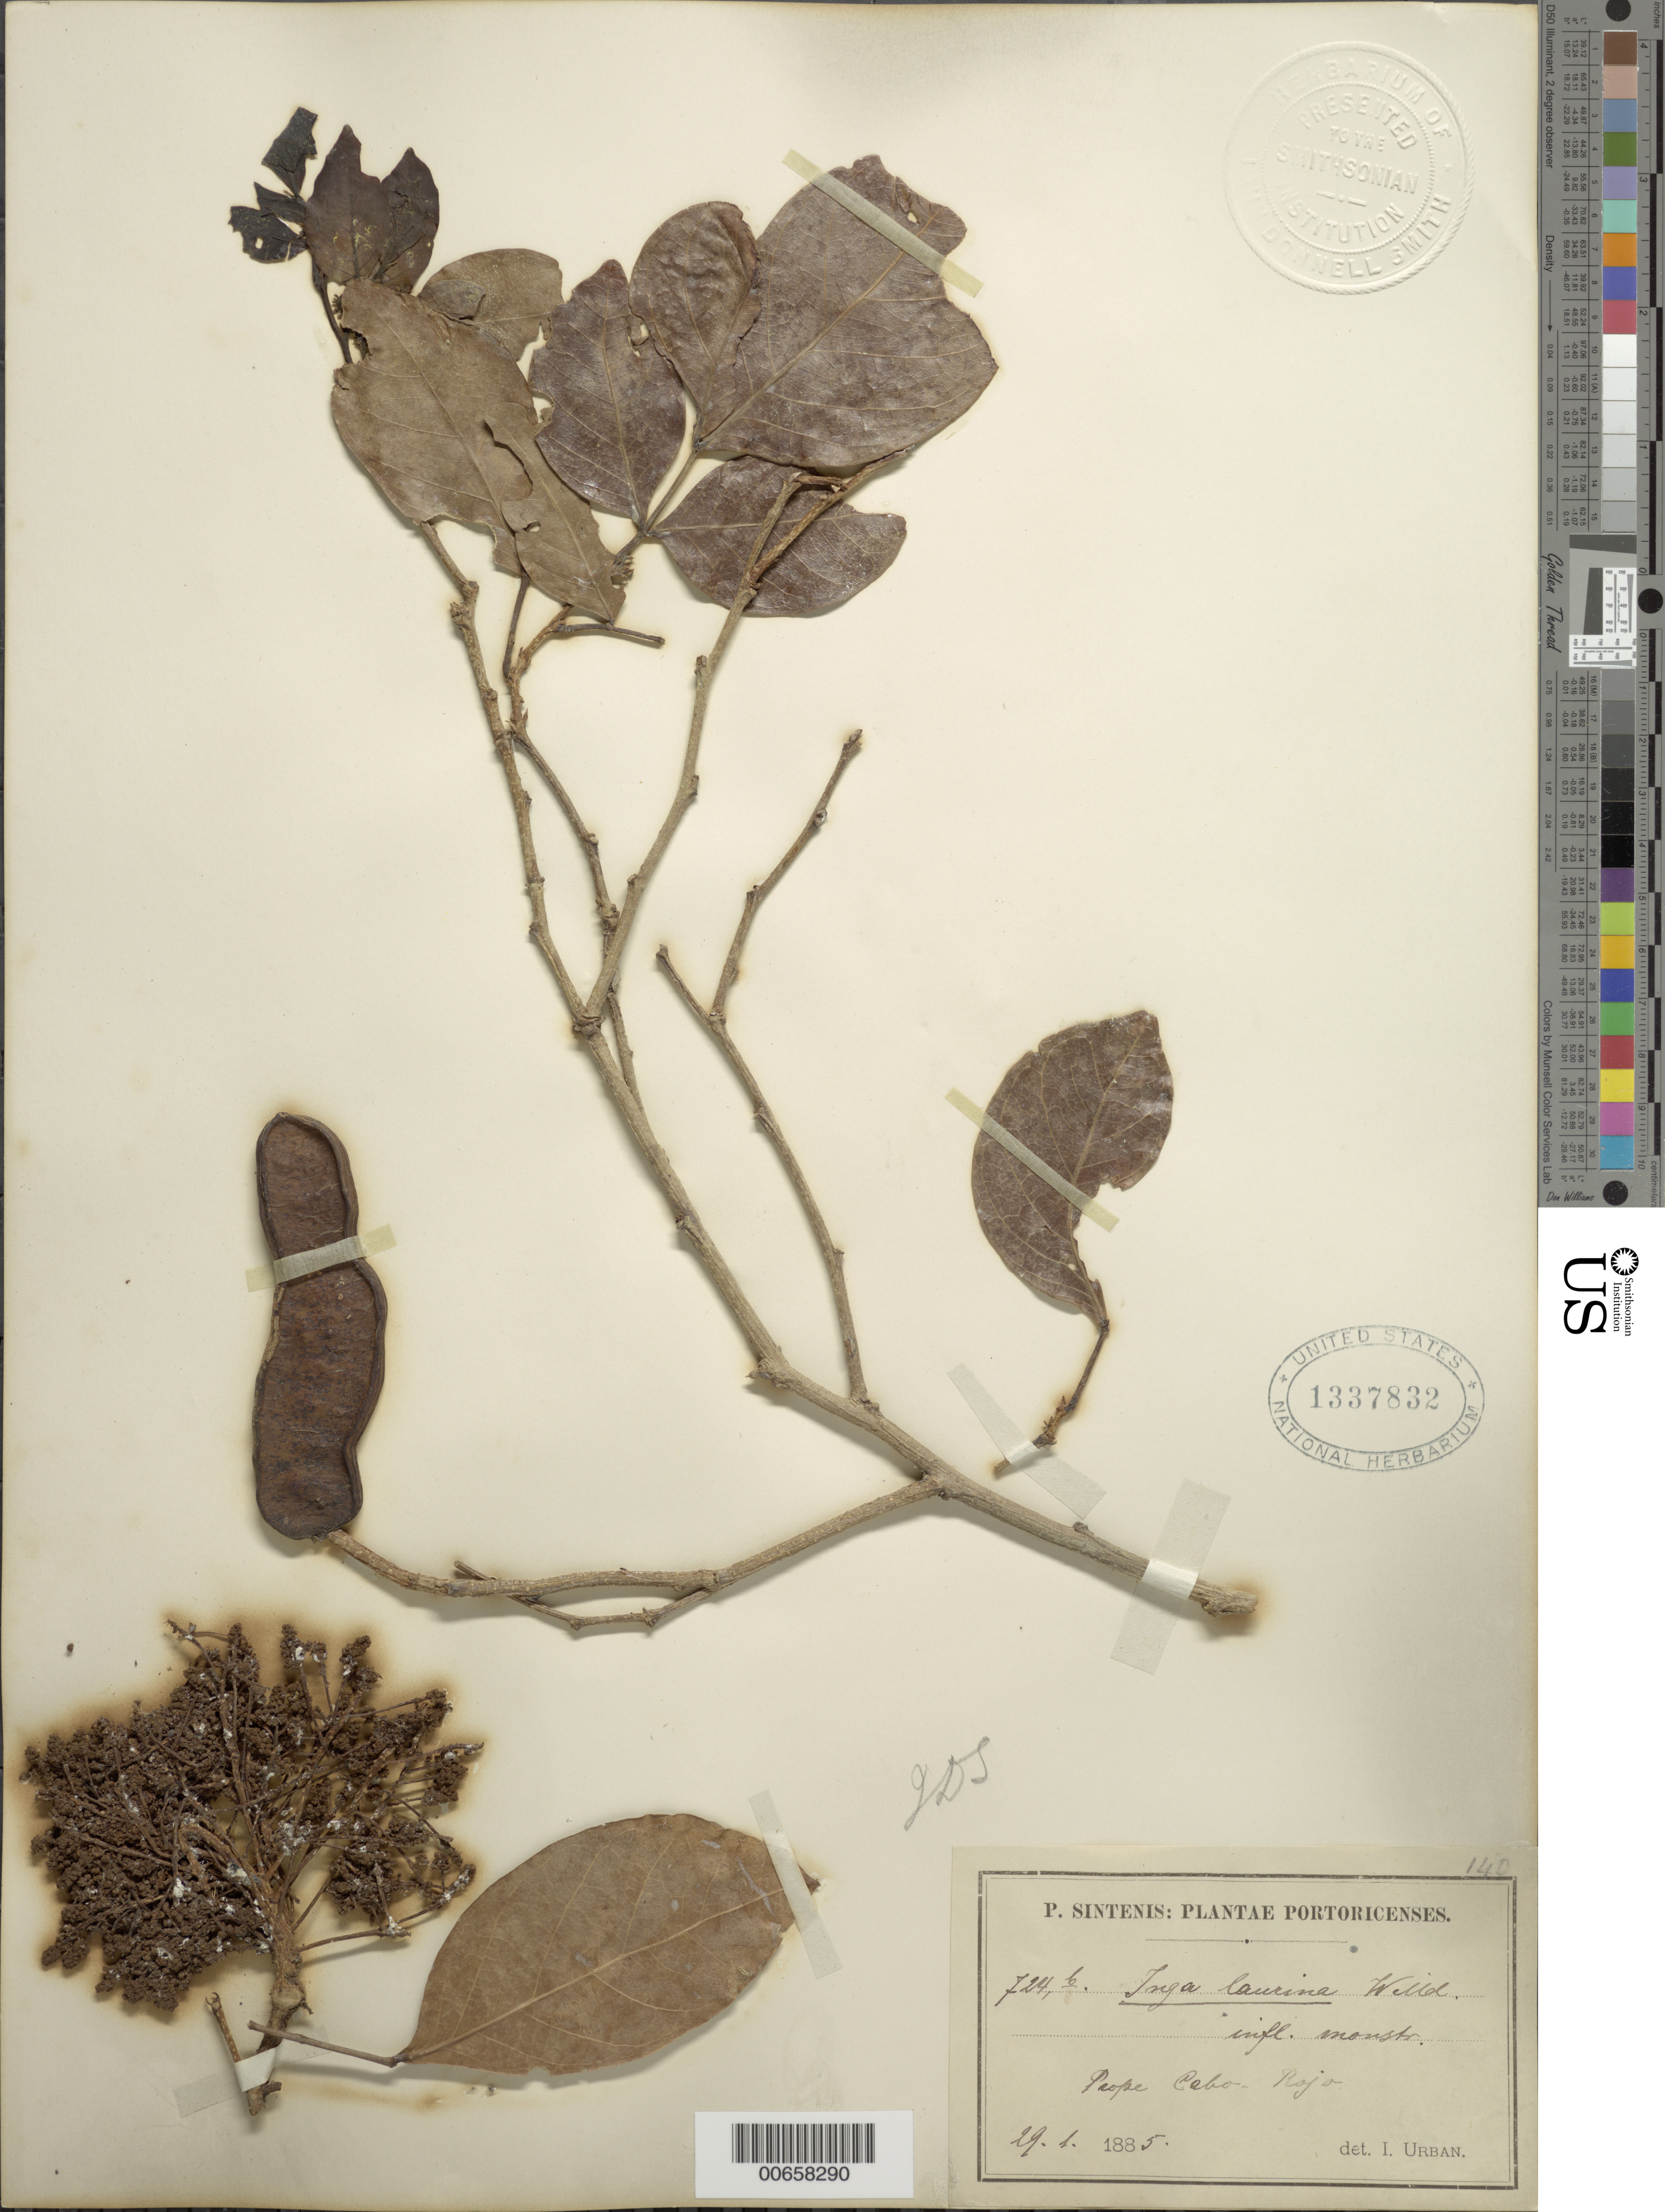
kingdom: Plantae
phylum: Tracheophyta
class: Magnoliopsida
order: Fabales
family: Fabaceae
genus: Inga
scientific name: Inga laurina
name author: (Sw.) Willd.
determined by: Urban, Ignatz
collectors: P. Sintenis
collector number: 724b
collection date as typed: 29 Jan 1885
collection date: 1885-01-29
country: Puerto Rico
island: Greater Antilles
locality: Prope Cabo-Rojo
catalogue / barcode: US 1337832